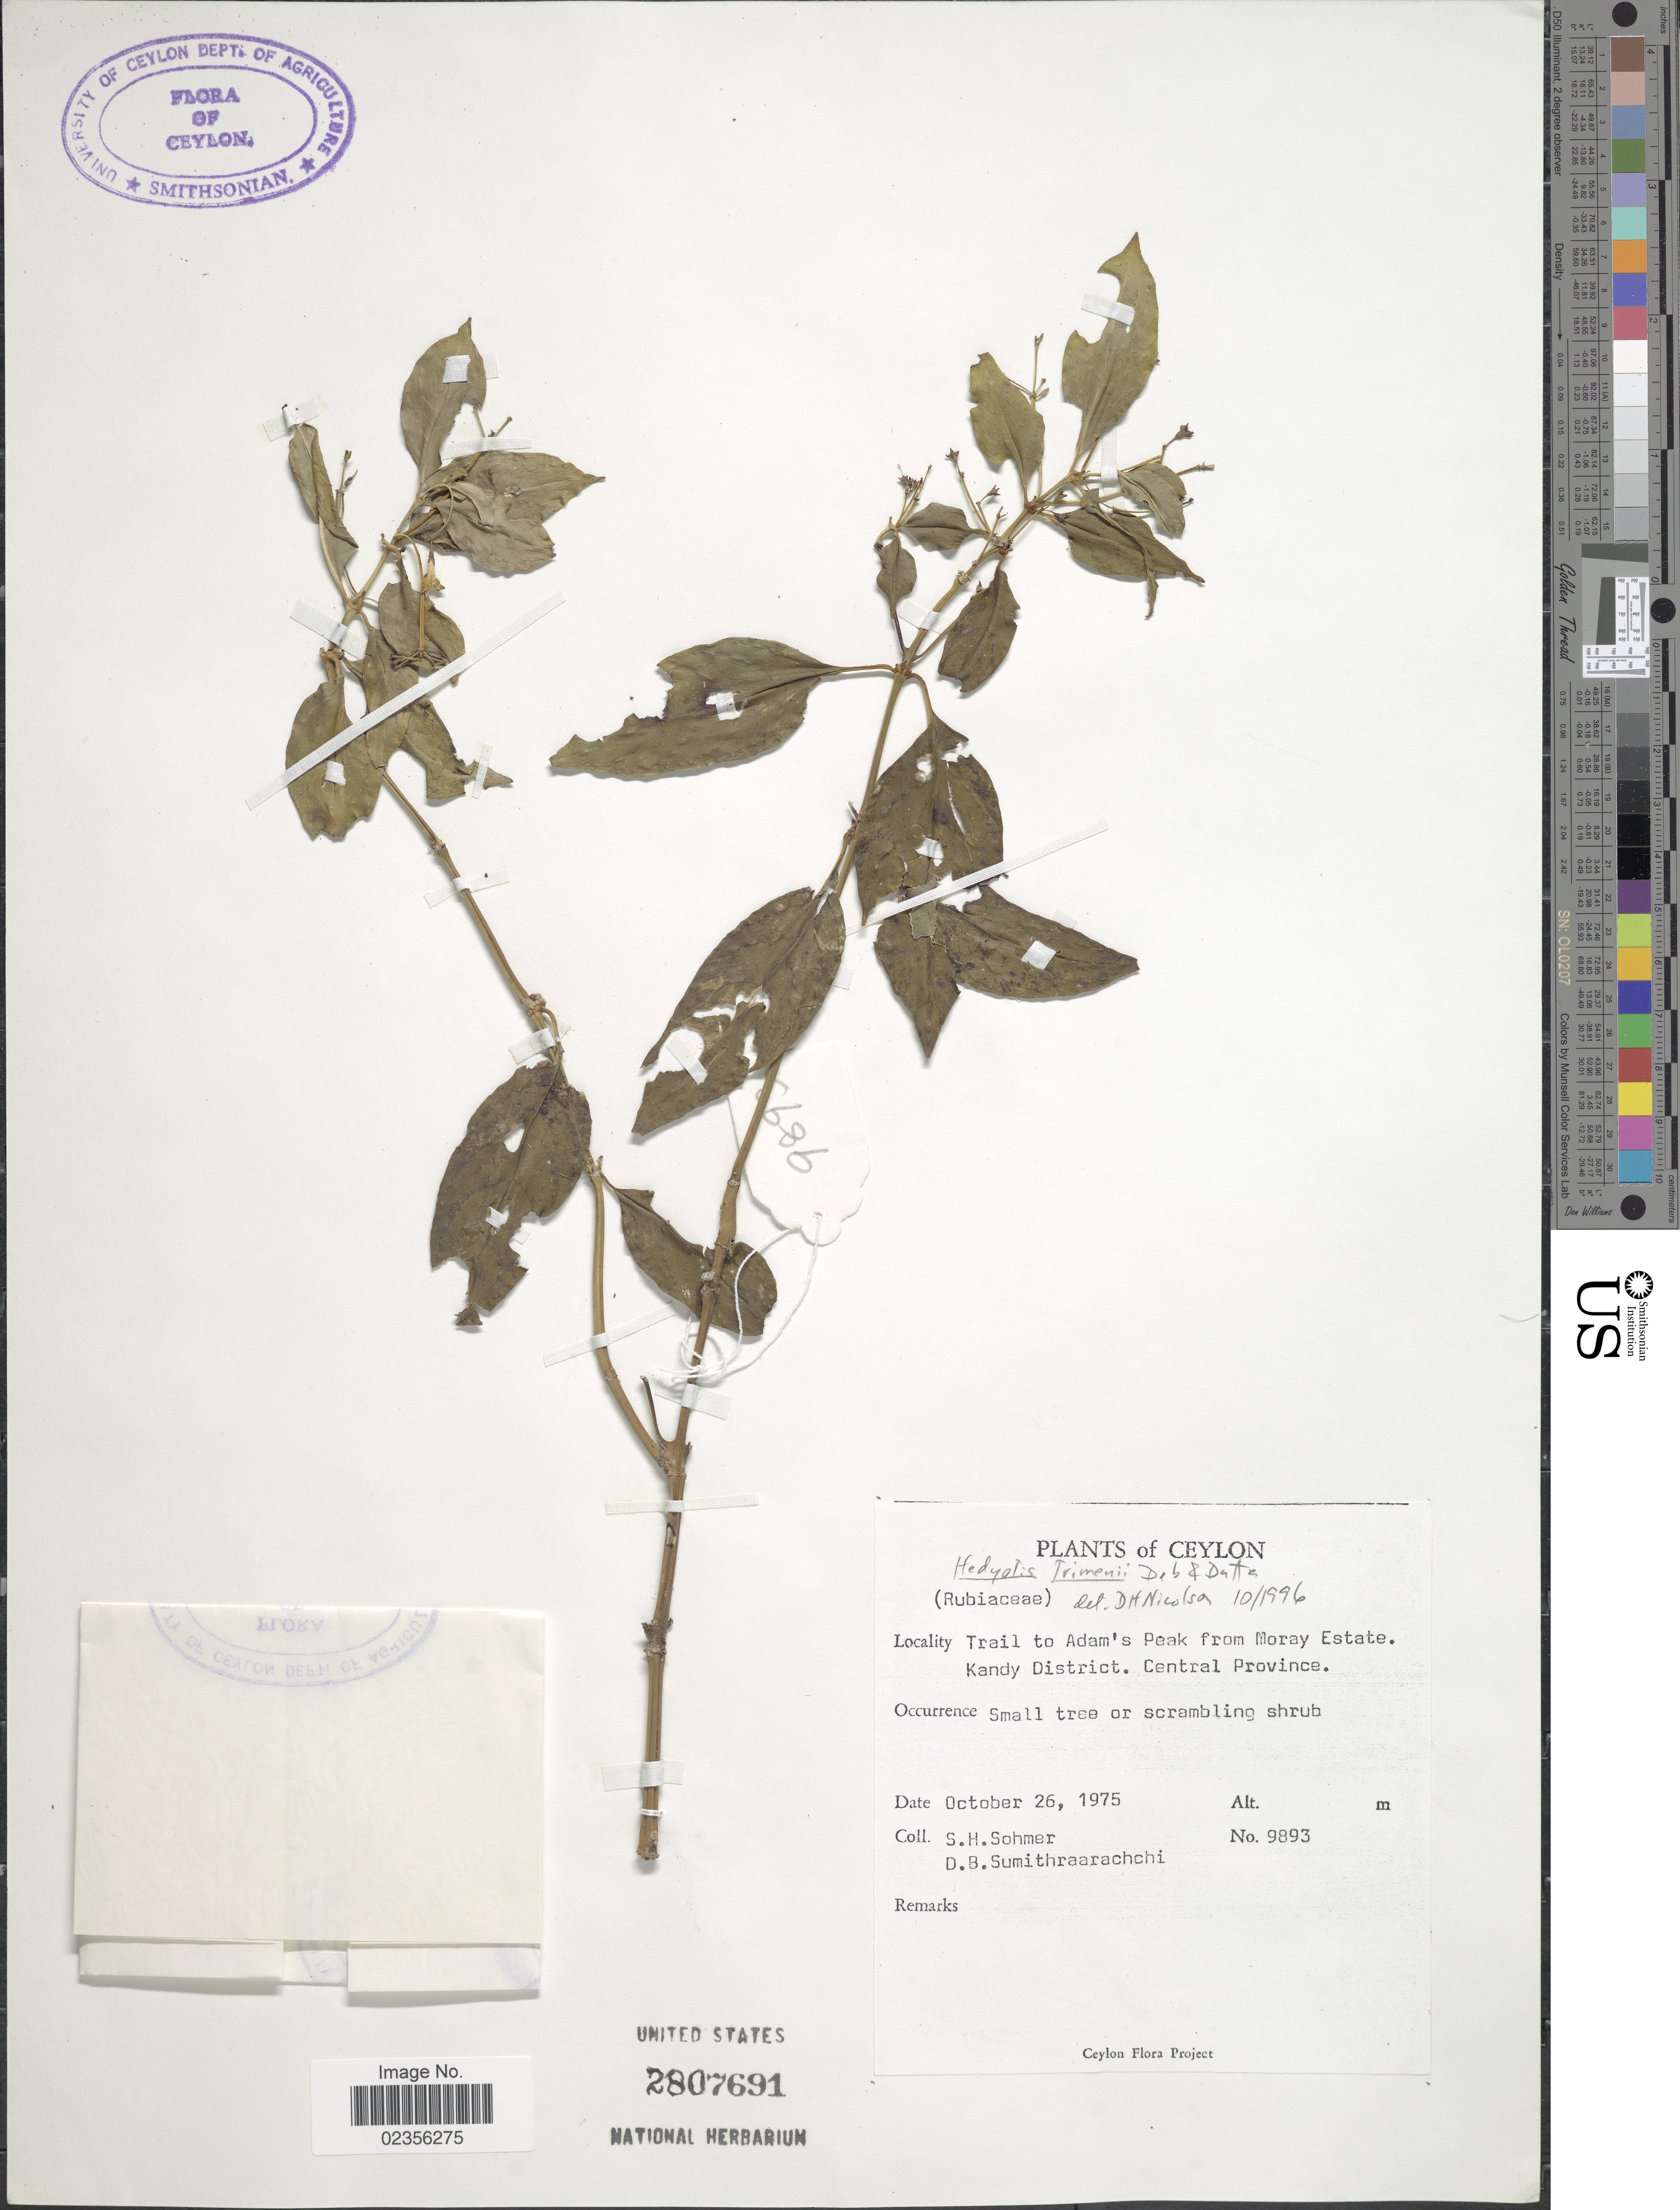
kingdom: Plantae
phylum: Tracheophyta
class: Magnoliopsida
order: Gentianales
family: Rubiaceae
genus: Hedyotis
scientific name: Hedyotis trimenii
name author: Deb & R. Dutta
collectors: S. H. Sohmer & D. B. Sumithraarachchi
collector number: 9893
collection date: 1975-10-26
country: Sri Lanka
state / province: Central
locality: Trail to Adam's Peak from Moray Estate, Kandy District, Central Province, Ceylon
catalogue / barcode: US 2807691